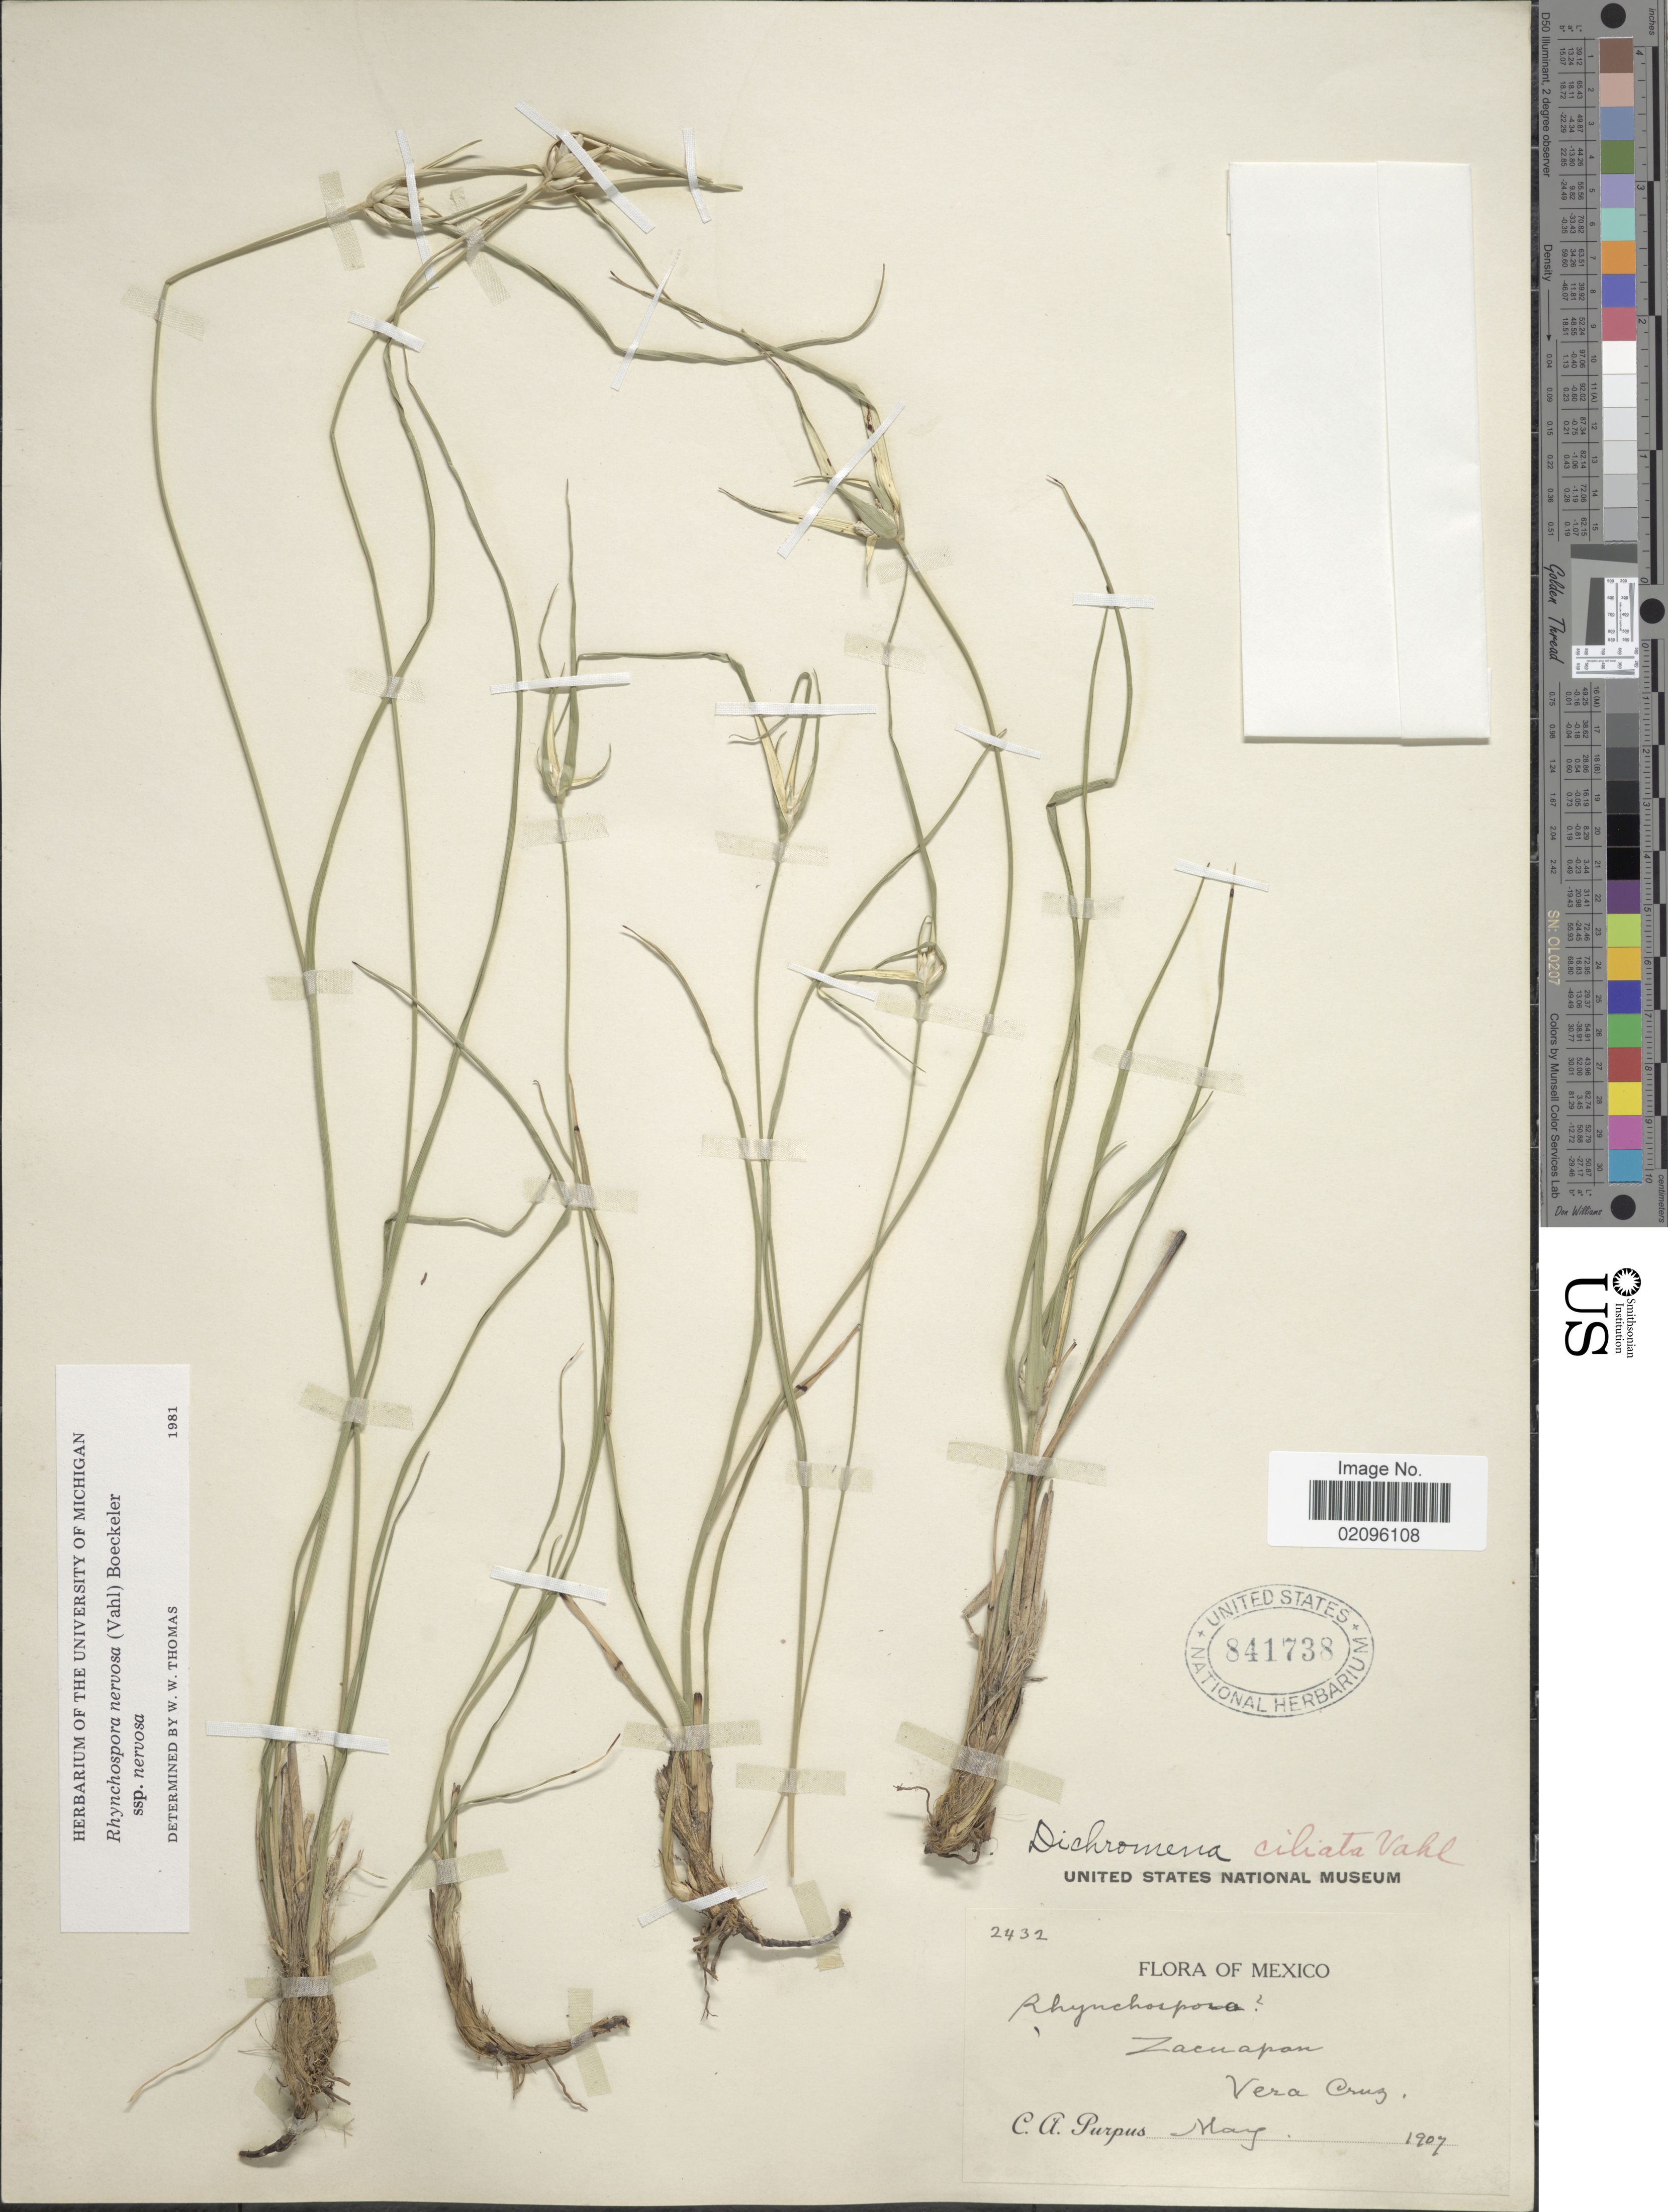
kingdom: Plantae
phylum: Tracheophyta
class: Liliopsida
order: Poales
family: Cyperaceae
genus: Rhynchospora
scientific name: Rhynchospora nervosa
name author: (Vahl) Boeckeler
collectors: C. A. Purpus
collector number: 2432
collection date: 1907-05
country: Mexico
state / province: Veracruz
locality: Zacuapan, Vera Cruz.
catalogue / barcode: US 841738